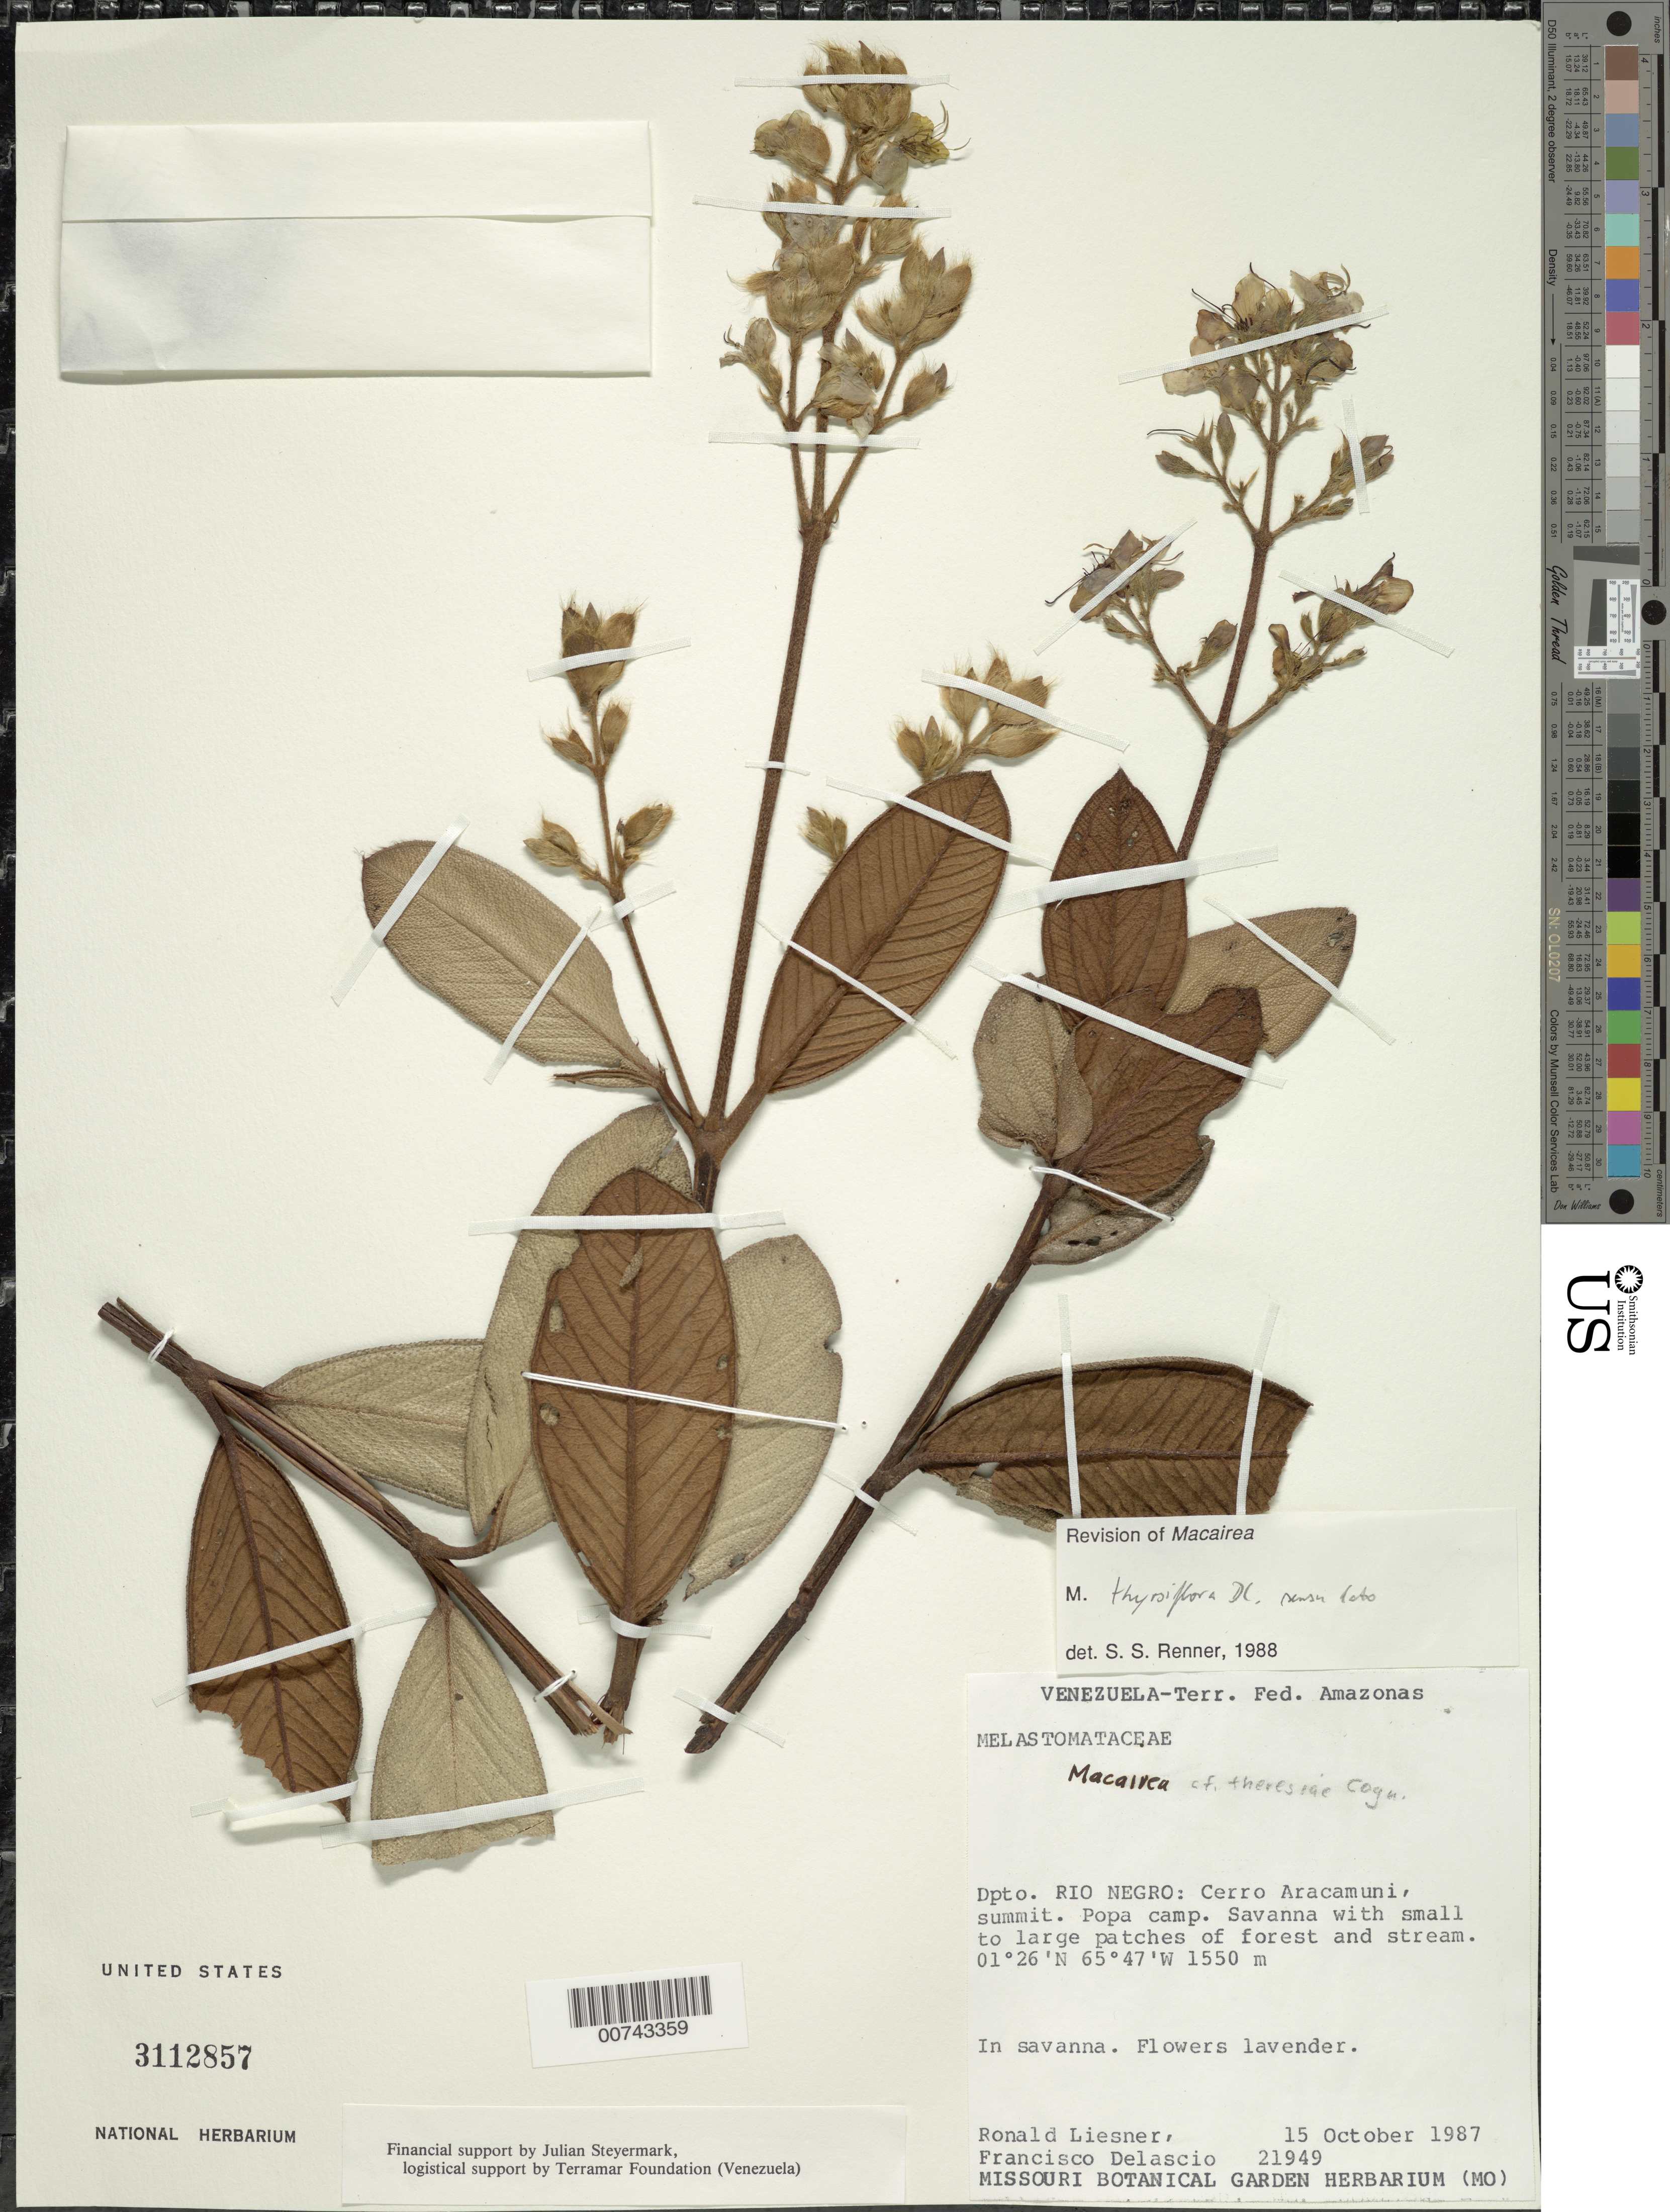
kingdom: Plantae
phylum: Tracheophyta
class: Magnoliopsida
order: Myrtales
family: Melastomataceae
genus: Macairea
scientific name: Macairea aspera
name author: N.E. Br.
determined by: Nunes da Silva, Diego, (RB), Jardim Botanico do Rio de Janeiro - Herbario (BRAZIL)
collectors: R. L. Liesner & F. Delascio C.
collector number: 21949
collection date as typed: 15-Oct-87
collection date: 1987-10-15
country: Venezuela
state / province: Amazonas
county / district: Río Negro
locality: Cerro Aracamuni, Popa camp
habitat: Savanna with small to large patches of forest and stream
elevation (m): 1550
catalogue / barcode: US 3112857